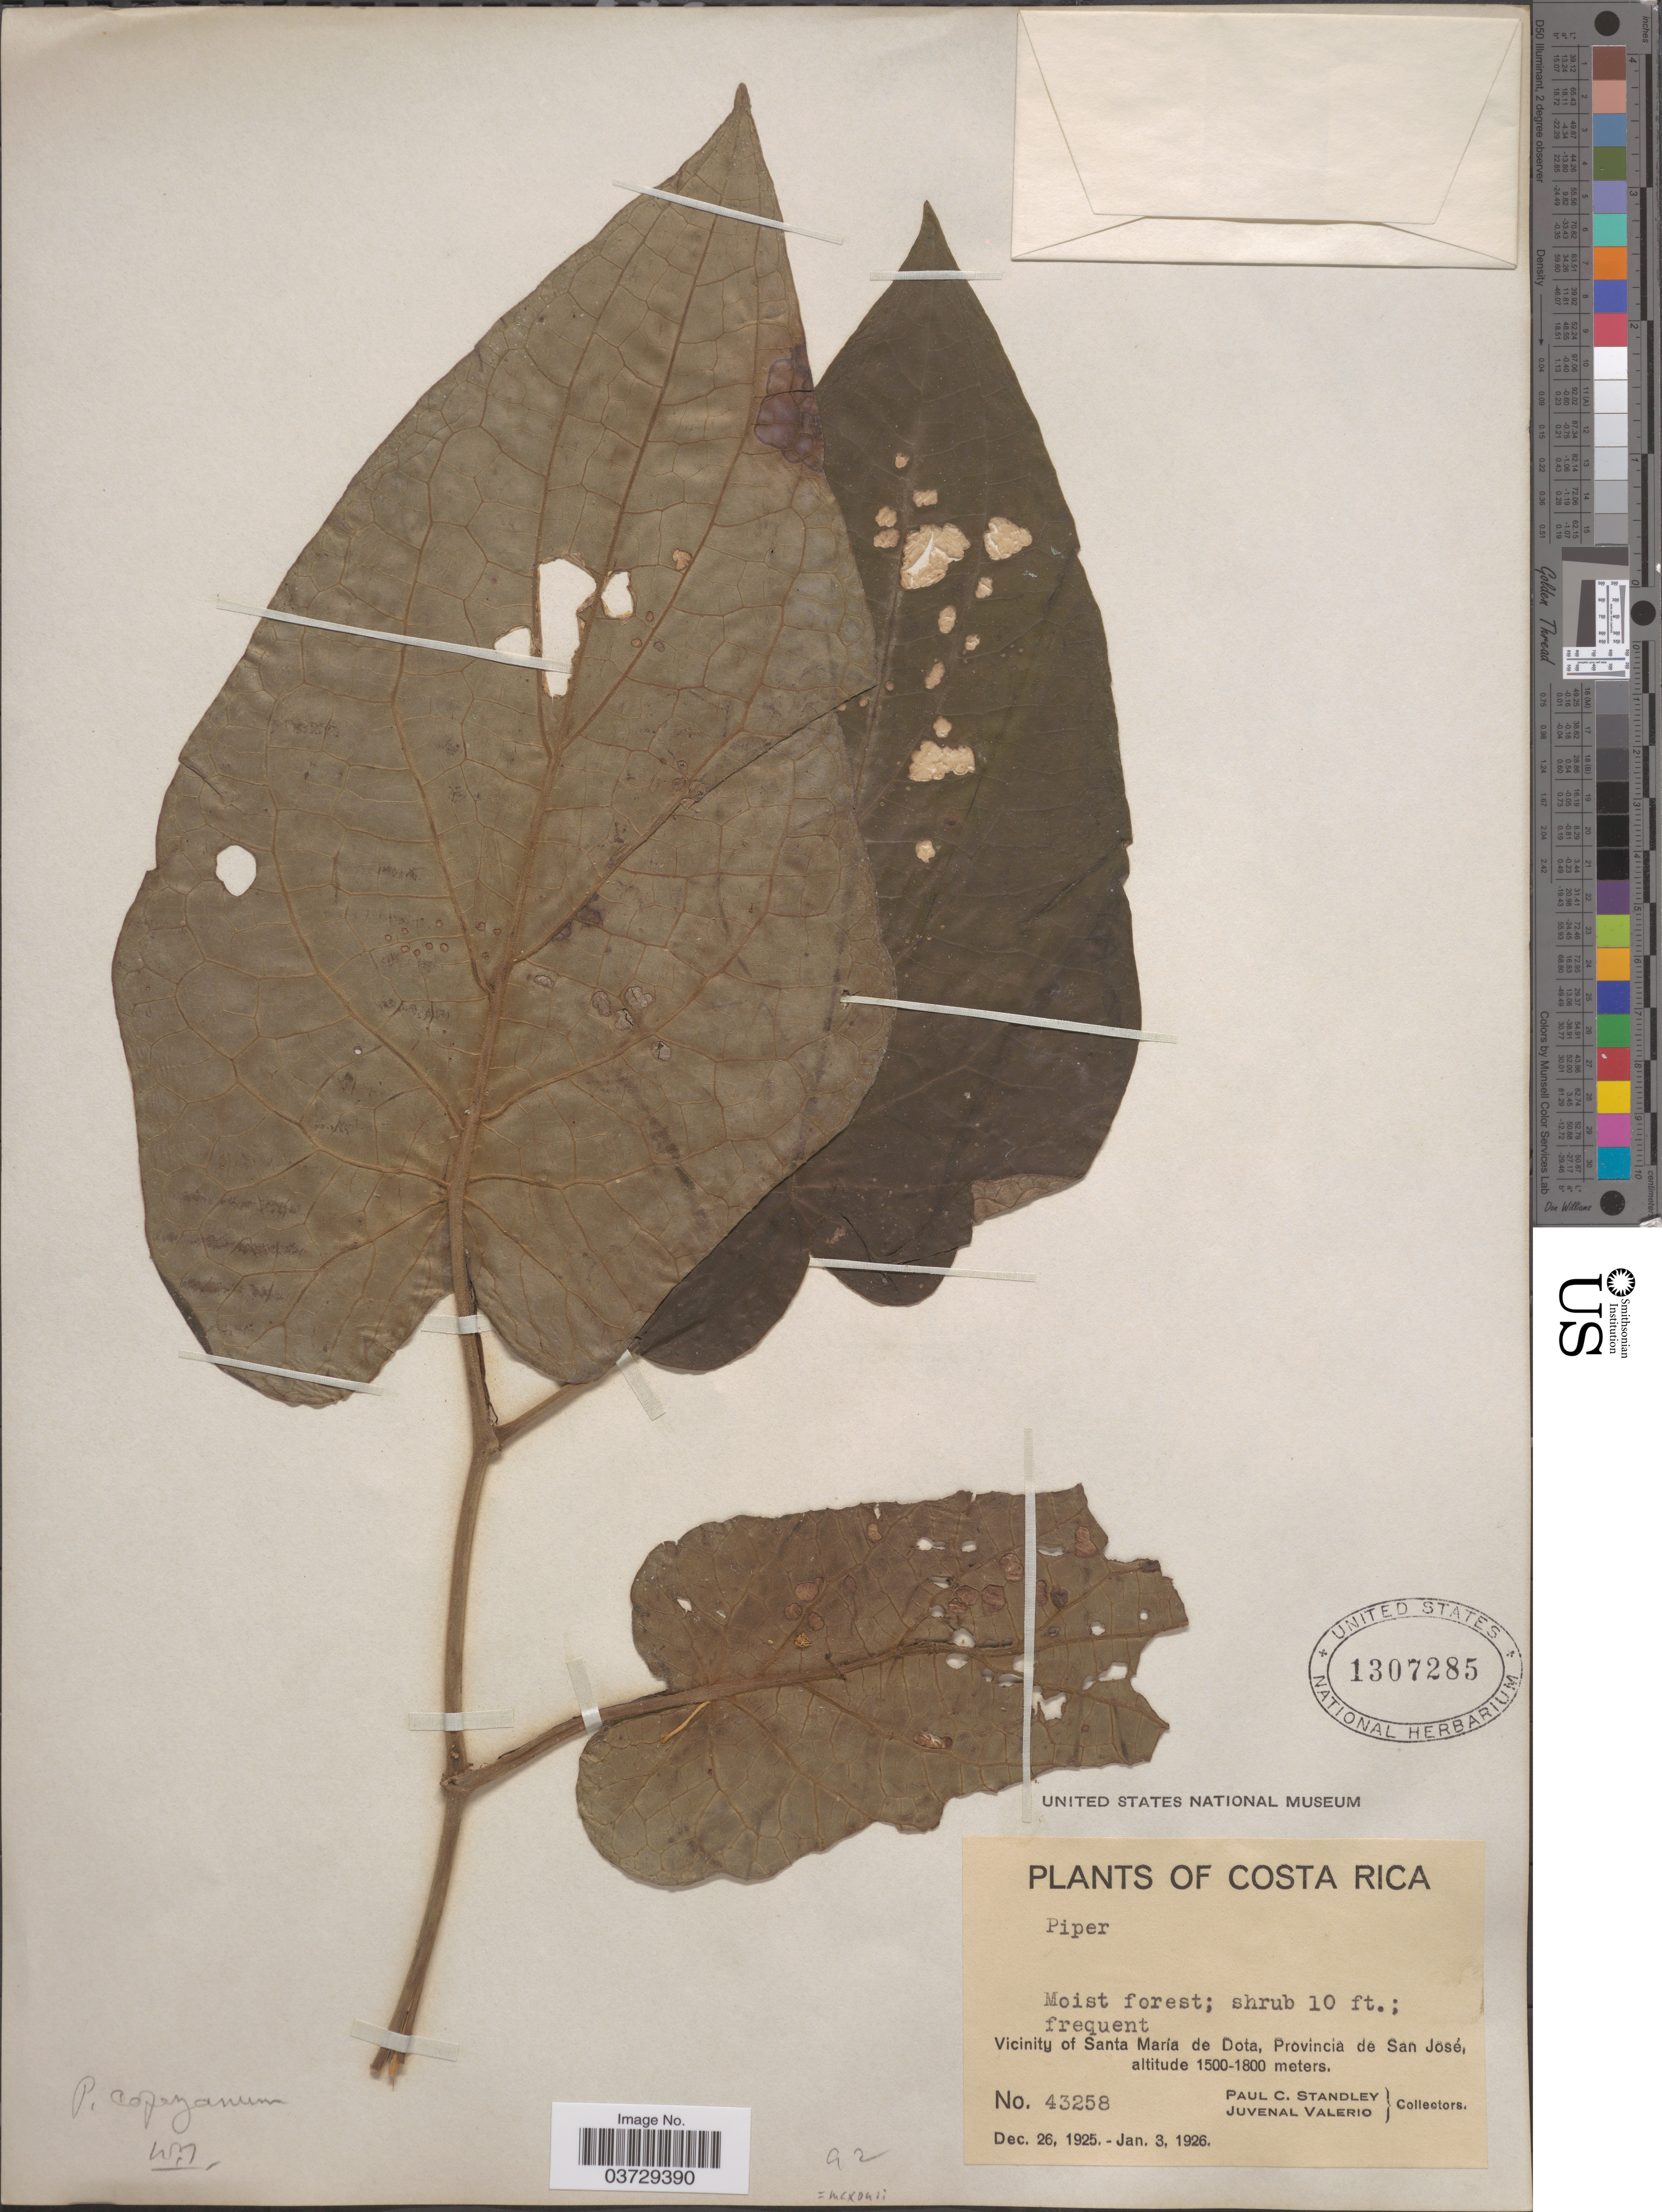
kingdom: Plantae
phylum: Tracheophyta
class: Magnoliopsida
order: Piperales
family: Piperaceae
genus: Piper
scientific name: Piper maxonii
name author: C. DC.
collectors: P. C. Standley & J. Valerio R.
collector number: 43258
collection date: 1925-12-26/1926-01-03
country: Costa Rica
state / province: San José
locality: Vicinity of Santa María de Dota.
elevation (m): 1500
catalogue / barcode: US 1307285